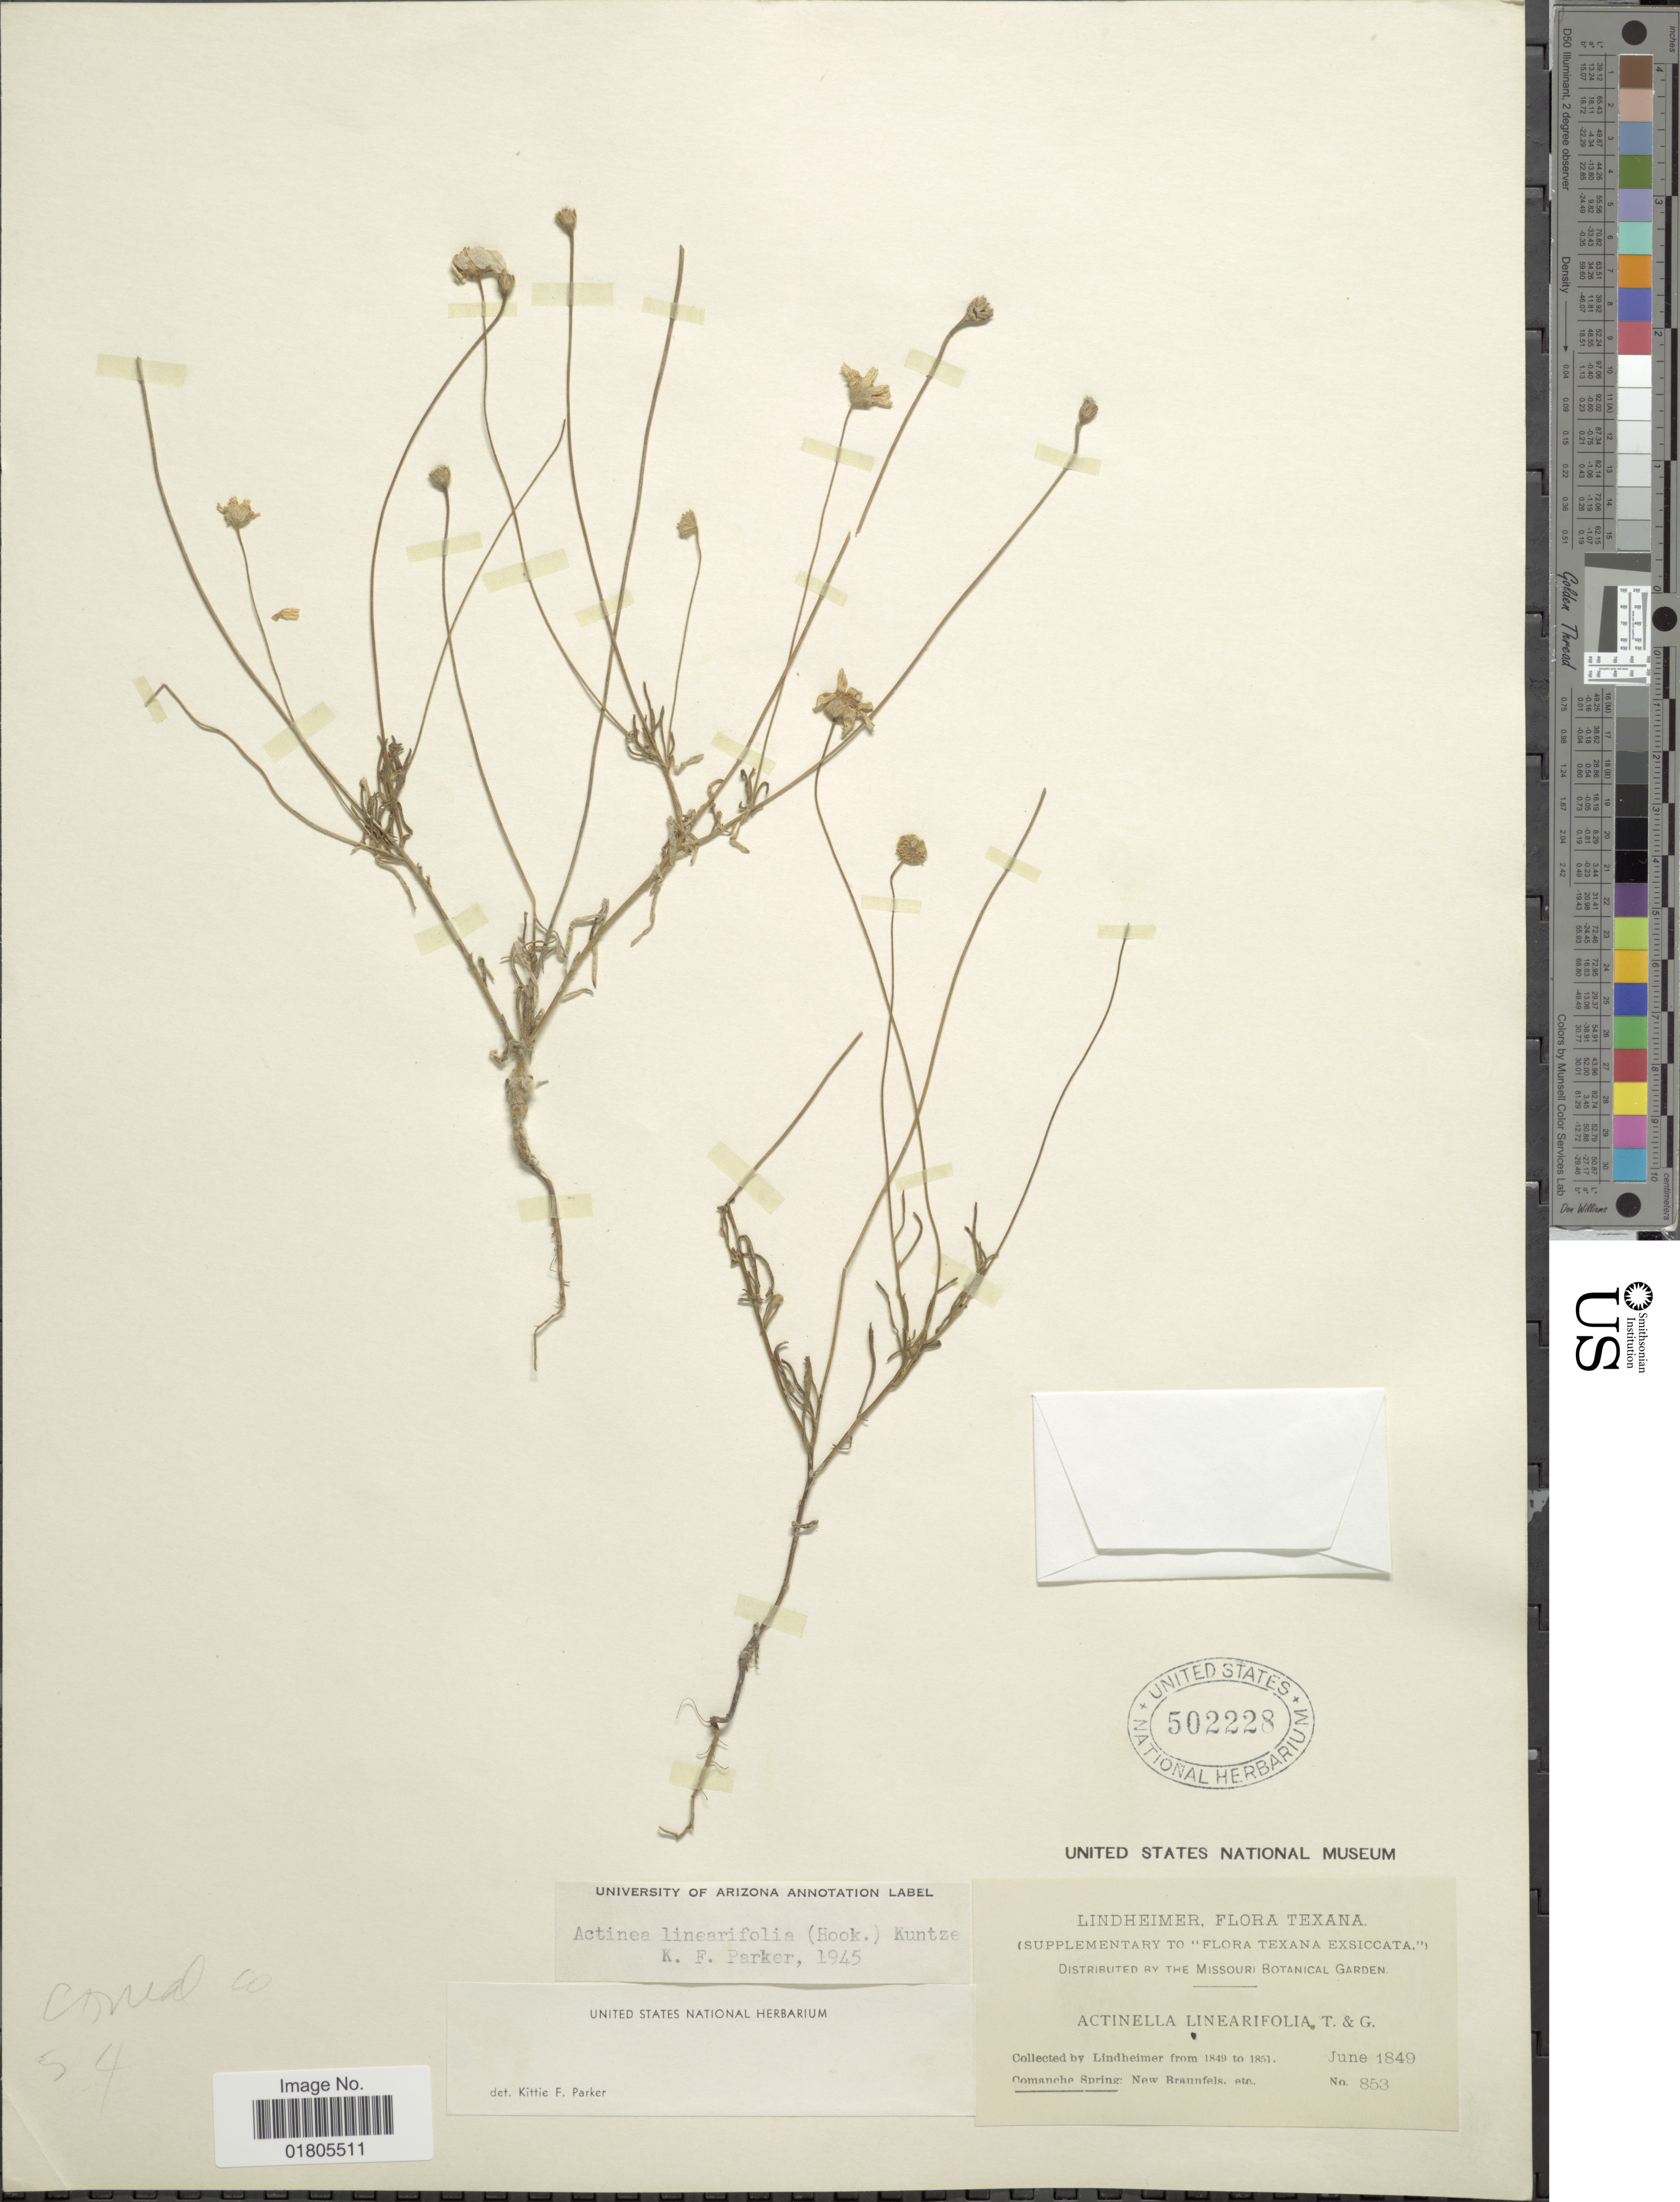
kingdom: Plantae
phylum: Tracheophyta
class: Magnoliopsida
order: Asterales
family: Asteraceae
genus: Actinea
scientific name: Actinea linearifolia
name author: (Hook.) Kuntze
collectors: -. Lindheimer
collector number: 853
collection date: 1849-06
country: United States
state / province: Texas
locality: Comanche Spring: New Brannfels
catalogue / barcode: US 502228